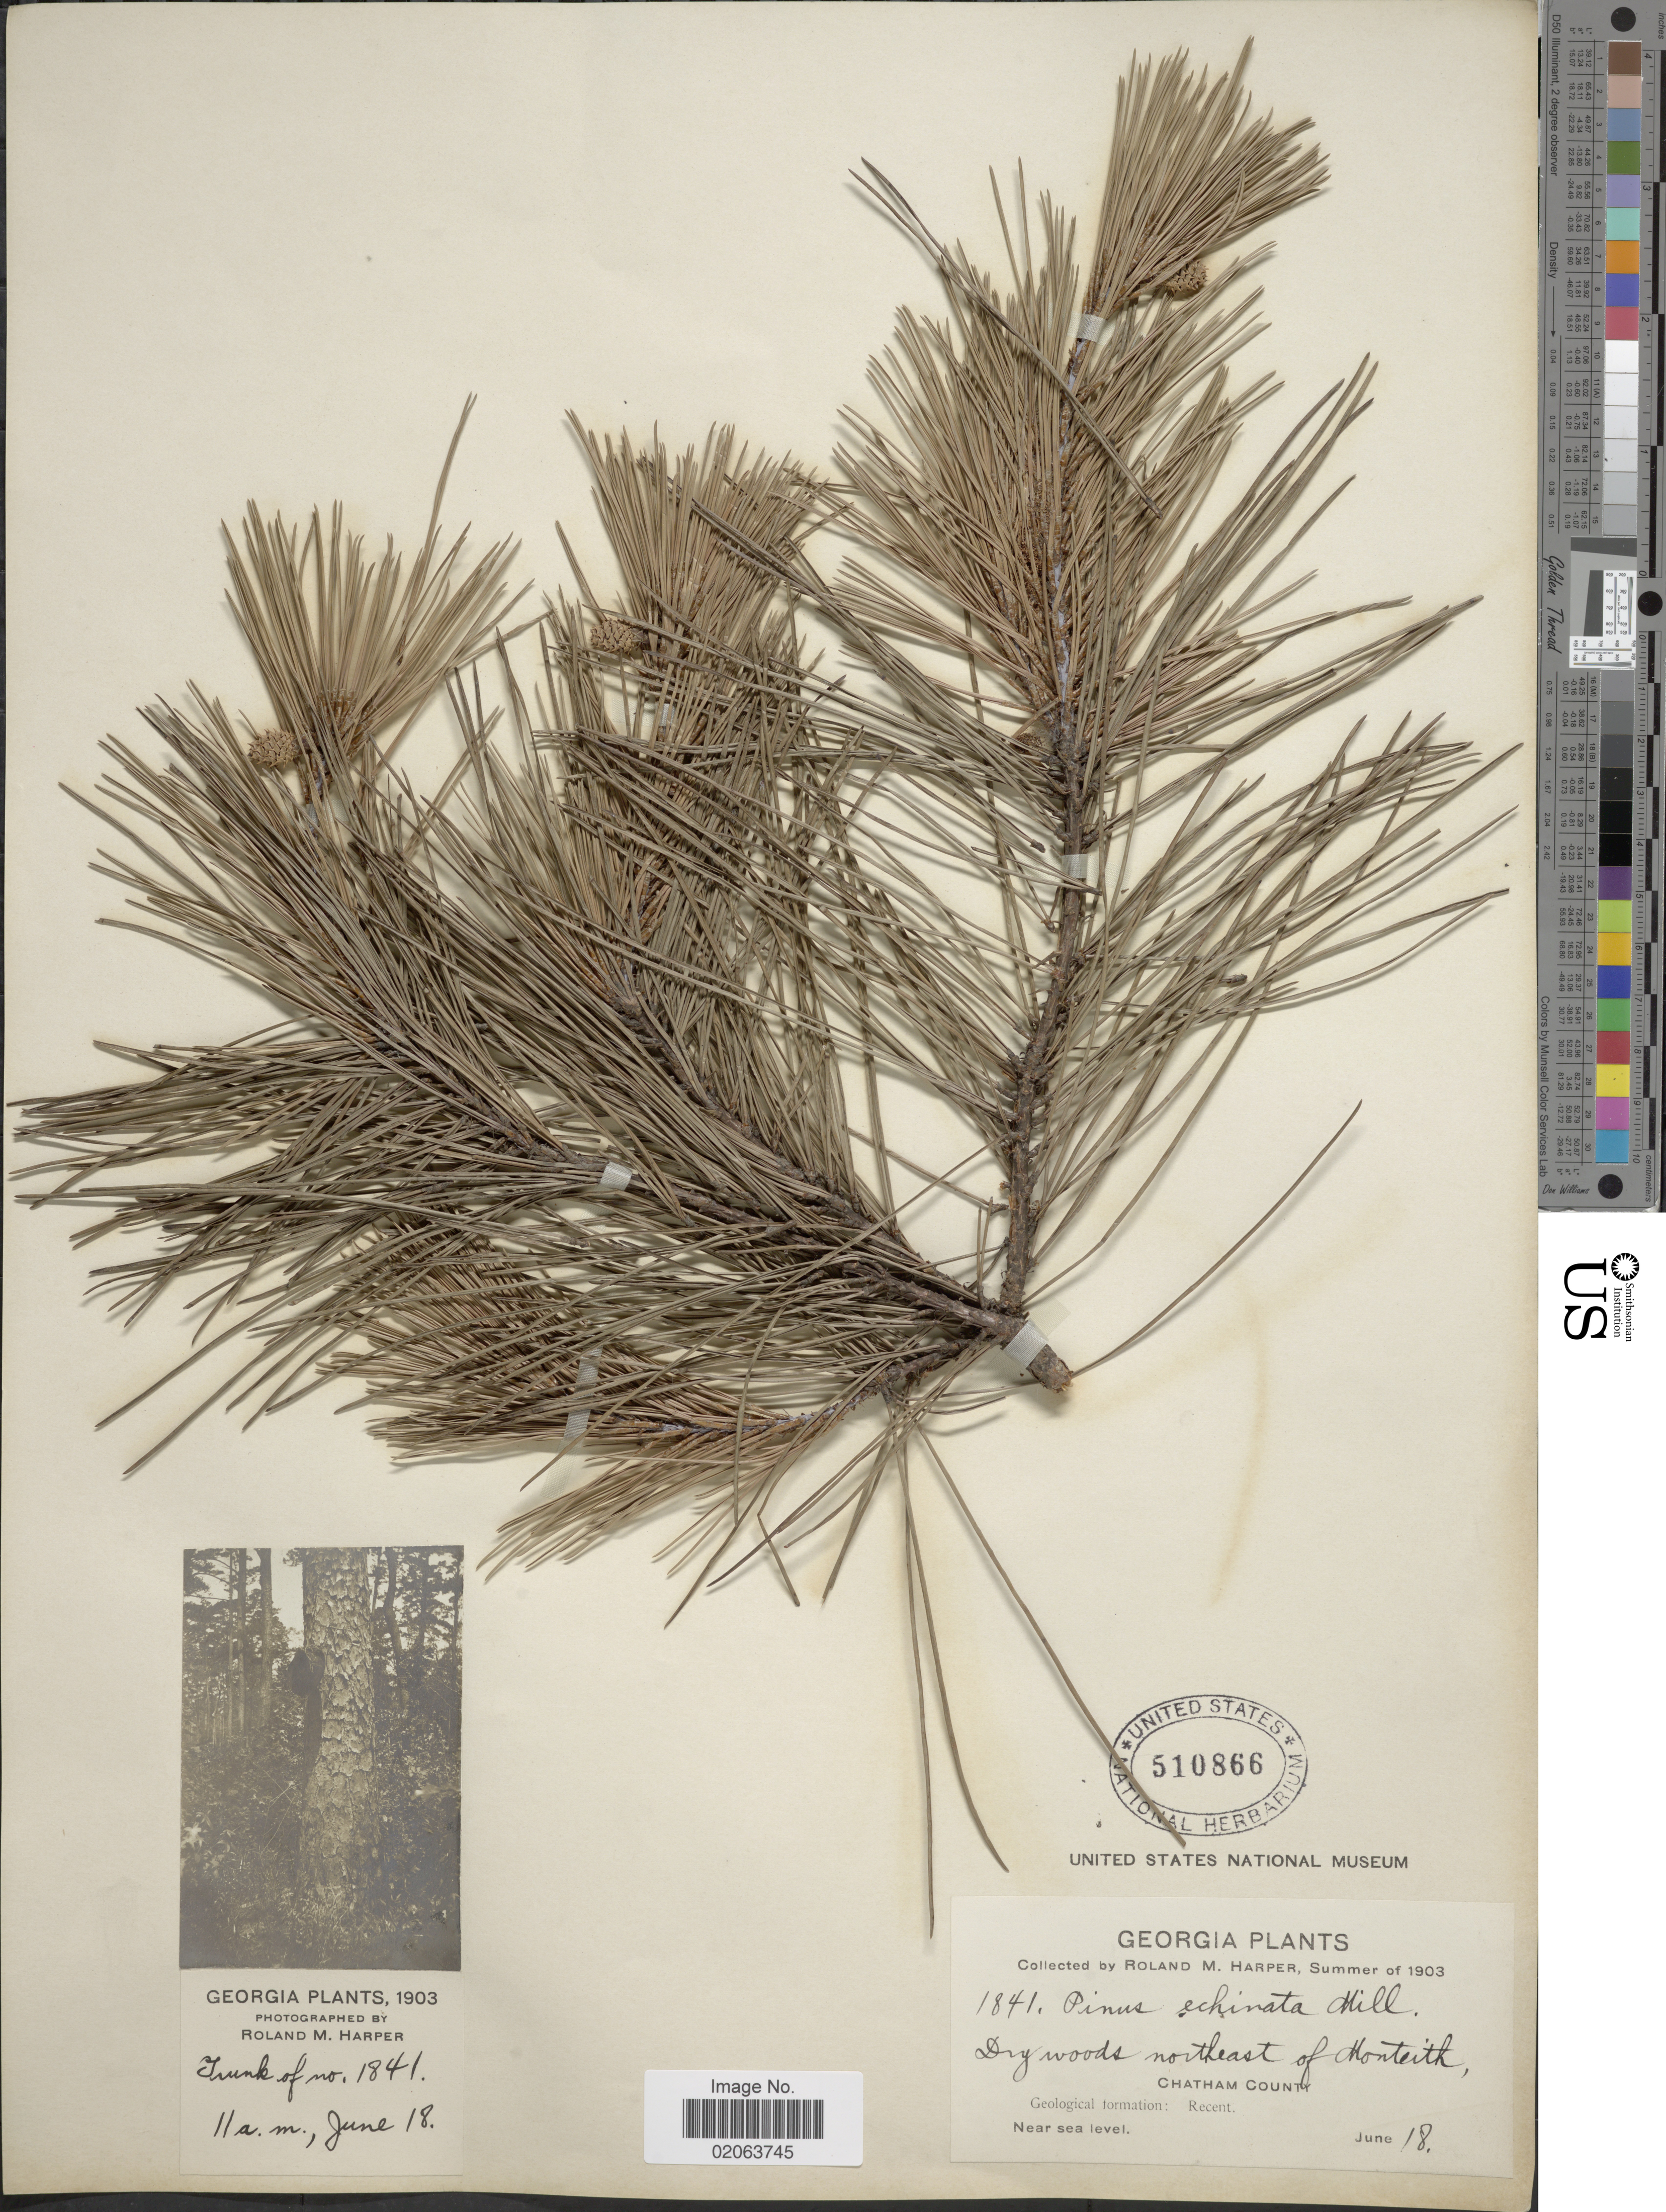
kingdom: Plantae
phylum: Tracheophyta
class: Pinopsida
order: Pinales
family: Pinaceae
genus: Pinus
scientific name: Pinus echinata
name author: Mill.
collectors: R. M. Harper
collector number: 1841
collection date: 1903-06-18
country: United States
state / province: Georgia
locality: Dry woods northeast of Monteith, Chatham County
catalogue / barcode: US 510866